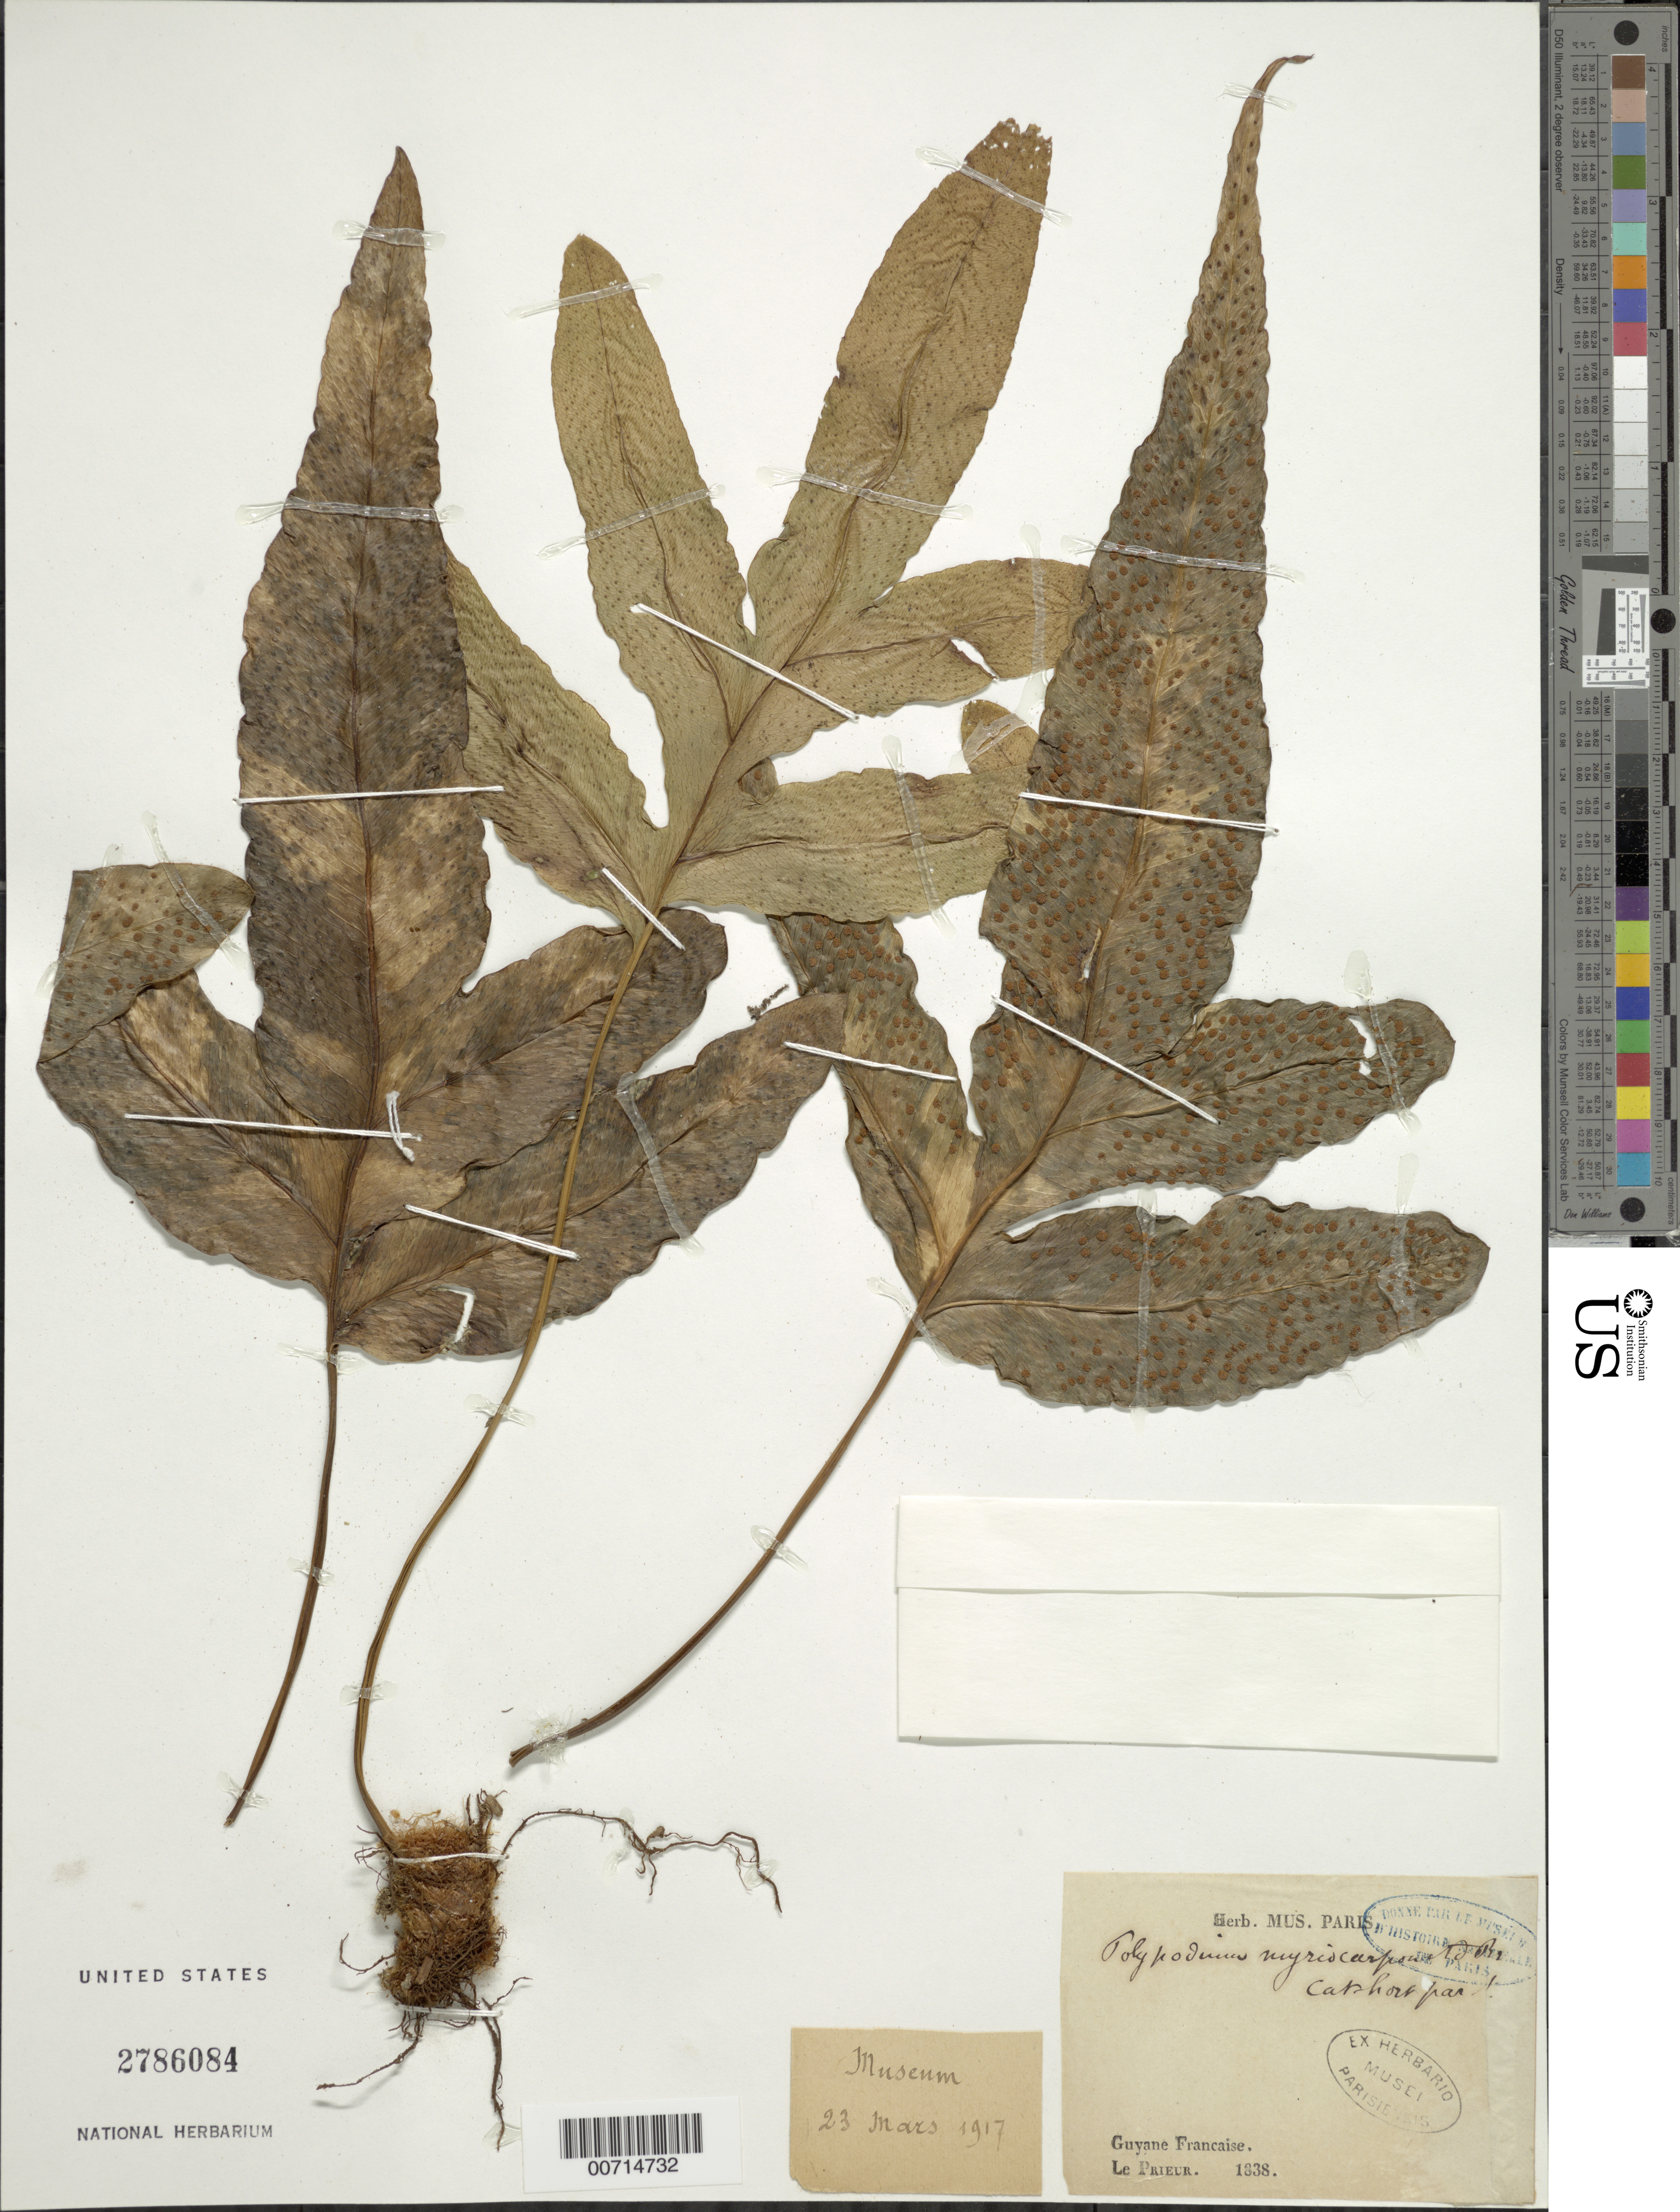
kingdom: Plantae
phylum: Tracheophyta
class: Polypodiopsida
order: Polypodiales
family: Polypodiaceae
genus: Phlebodium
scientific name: Phlebodium decumanum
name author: (Willd.) J. Sm.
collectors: F. M. R. Leprieur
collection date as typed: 1838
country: French Guiana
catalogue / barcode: US 2786084